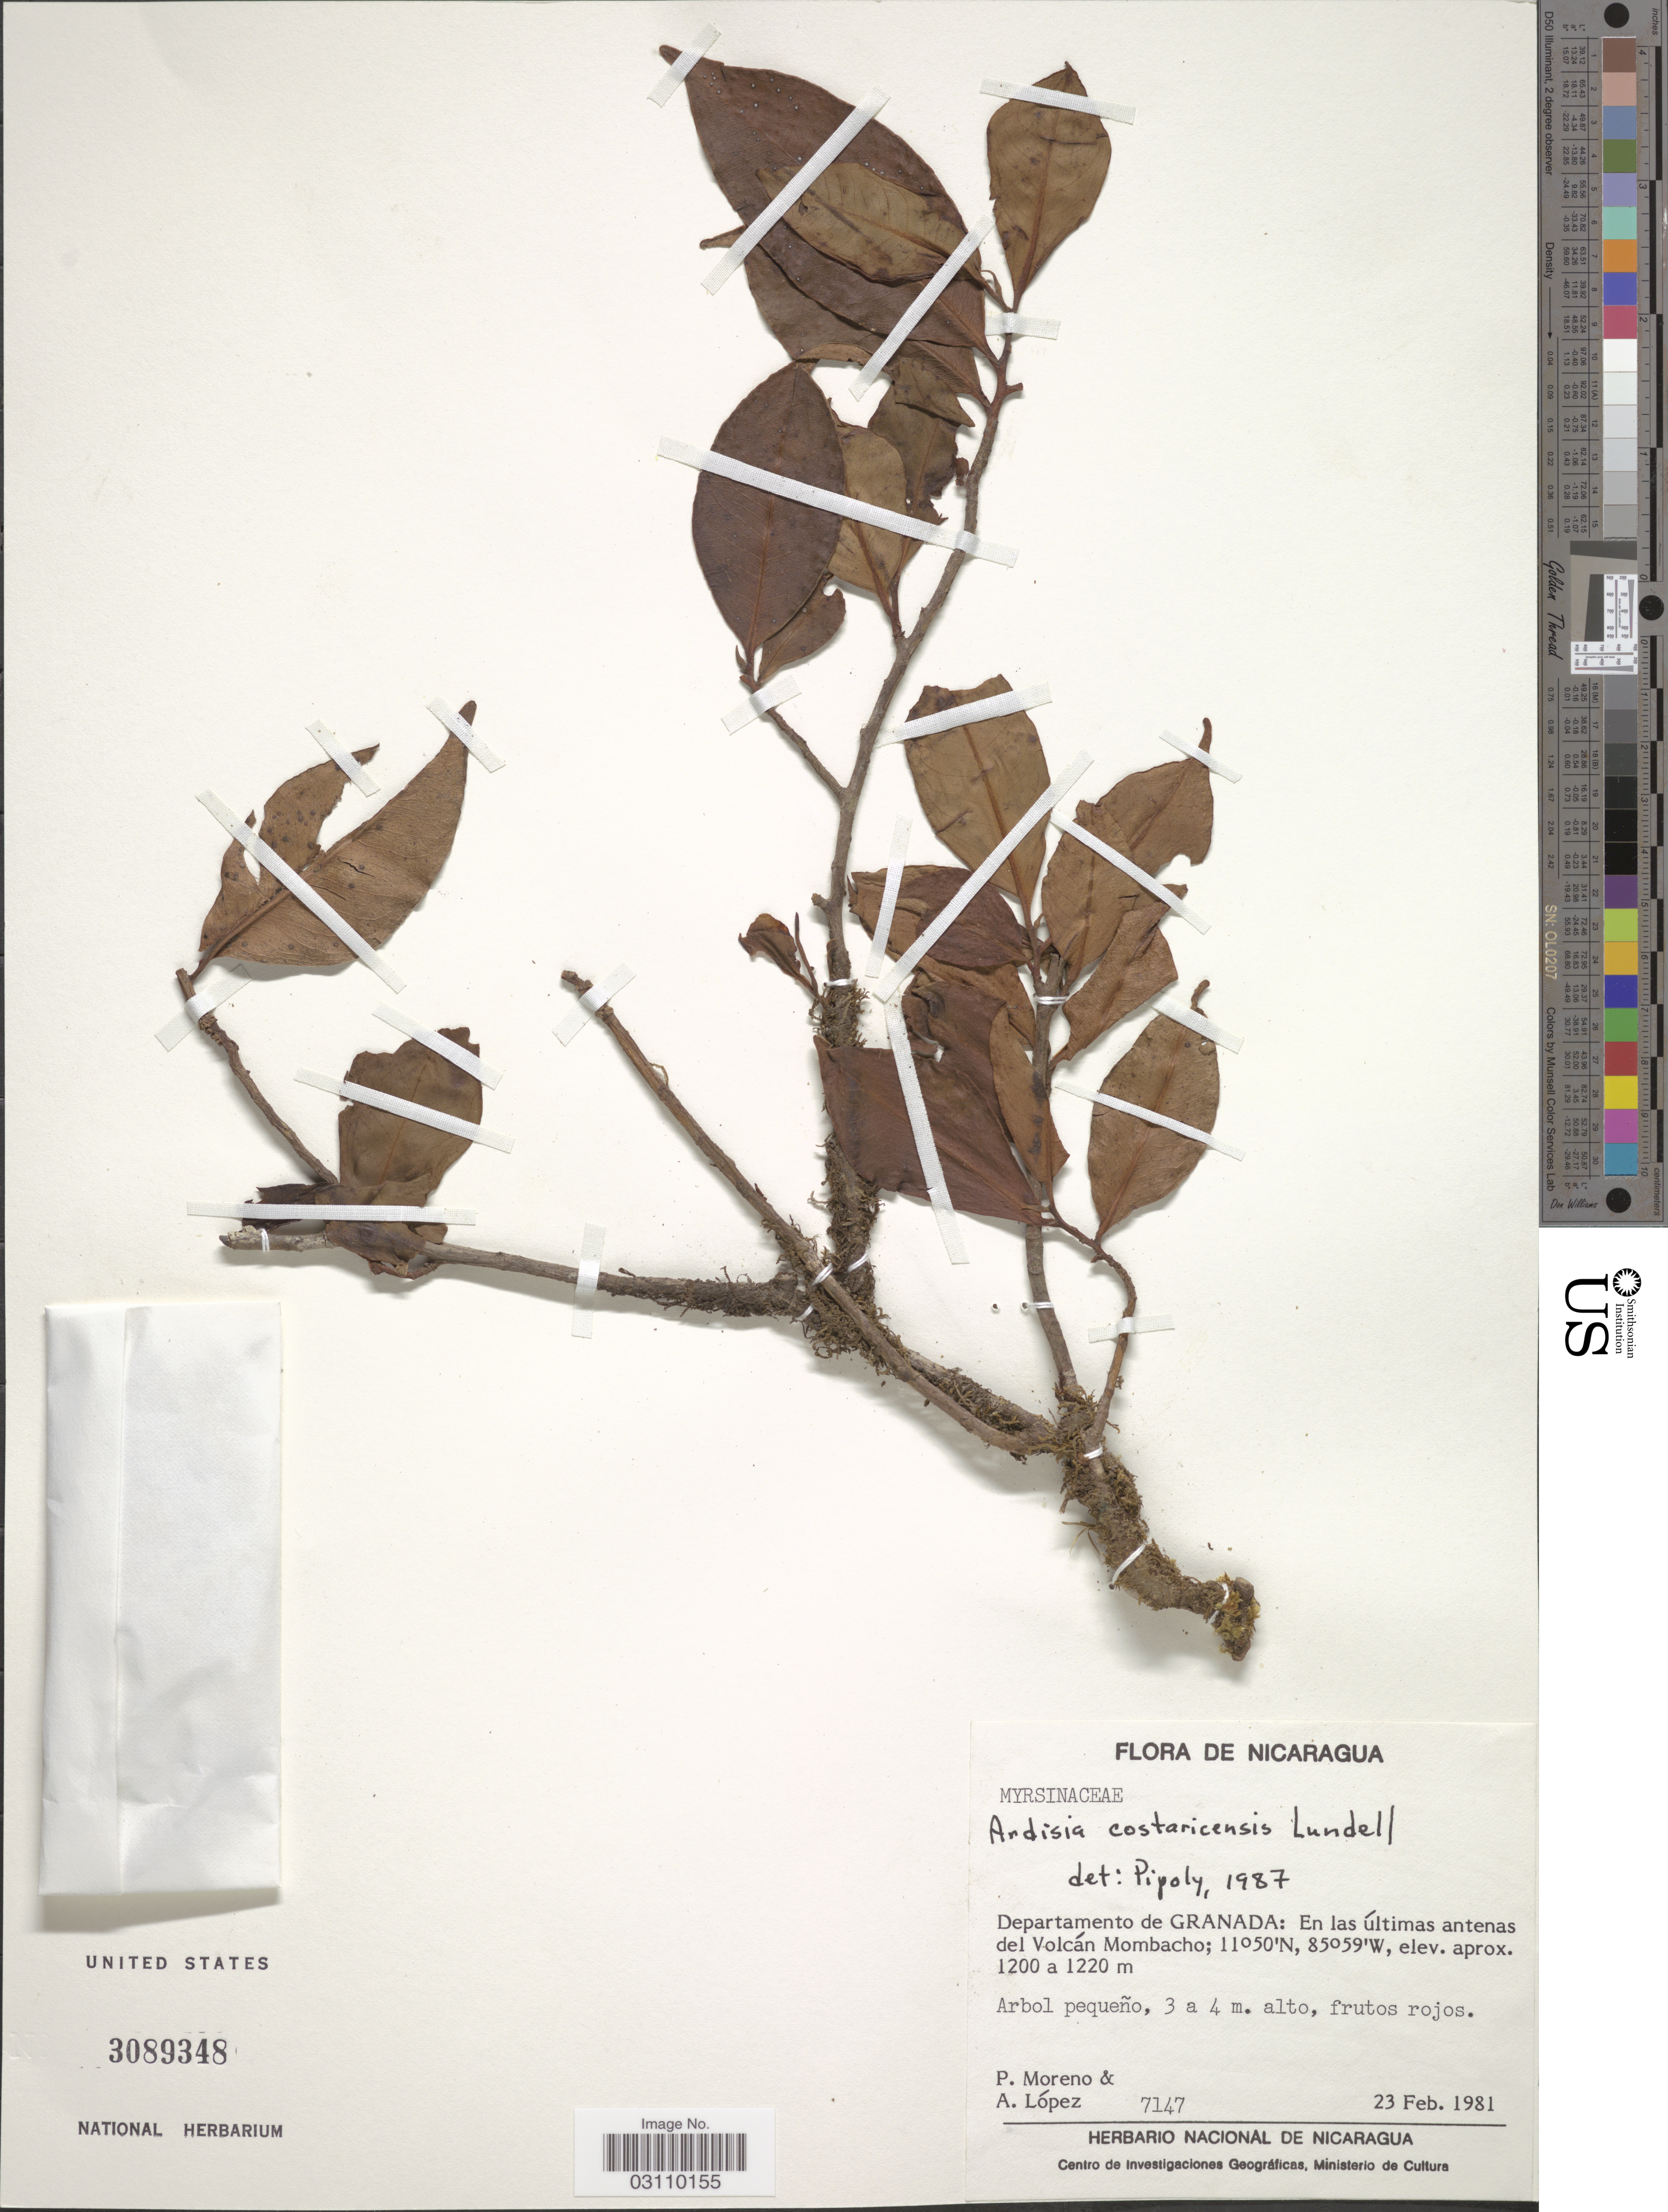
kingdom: Plantae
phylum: Tracheophyta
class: Magnoliopsida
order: Ericales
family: Primulaceae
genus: Ardisia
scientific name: Ardisia costaricensis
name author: Lundell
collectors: P. Moreno & A. López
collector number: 7147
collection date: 1981-02-23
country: Nicaragua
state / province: Granada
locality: Departamento de Granada: En las últimas antenas del Volcán Mombacho.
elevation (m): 1200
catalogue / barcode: US 3089348